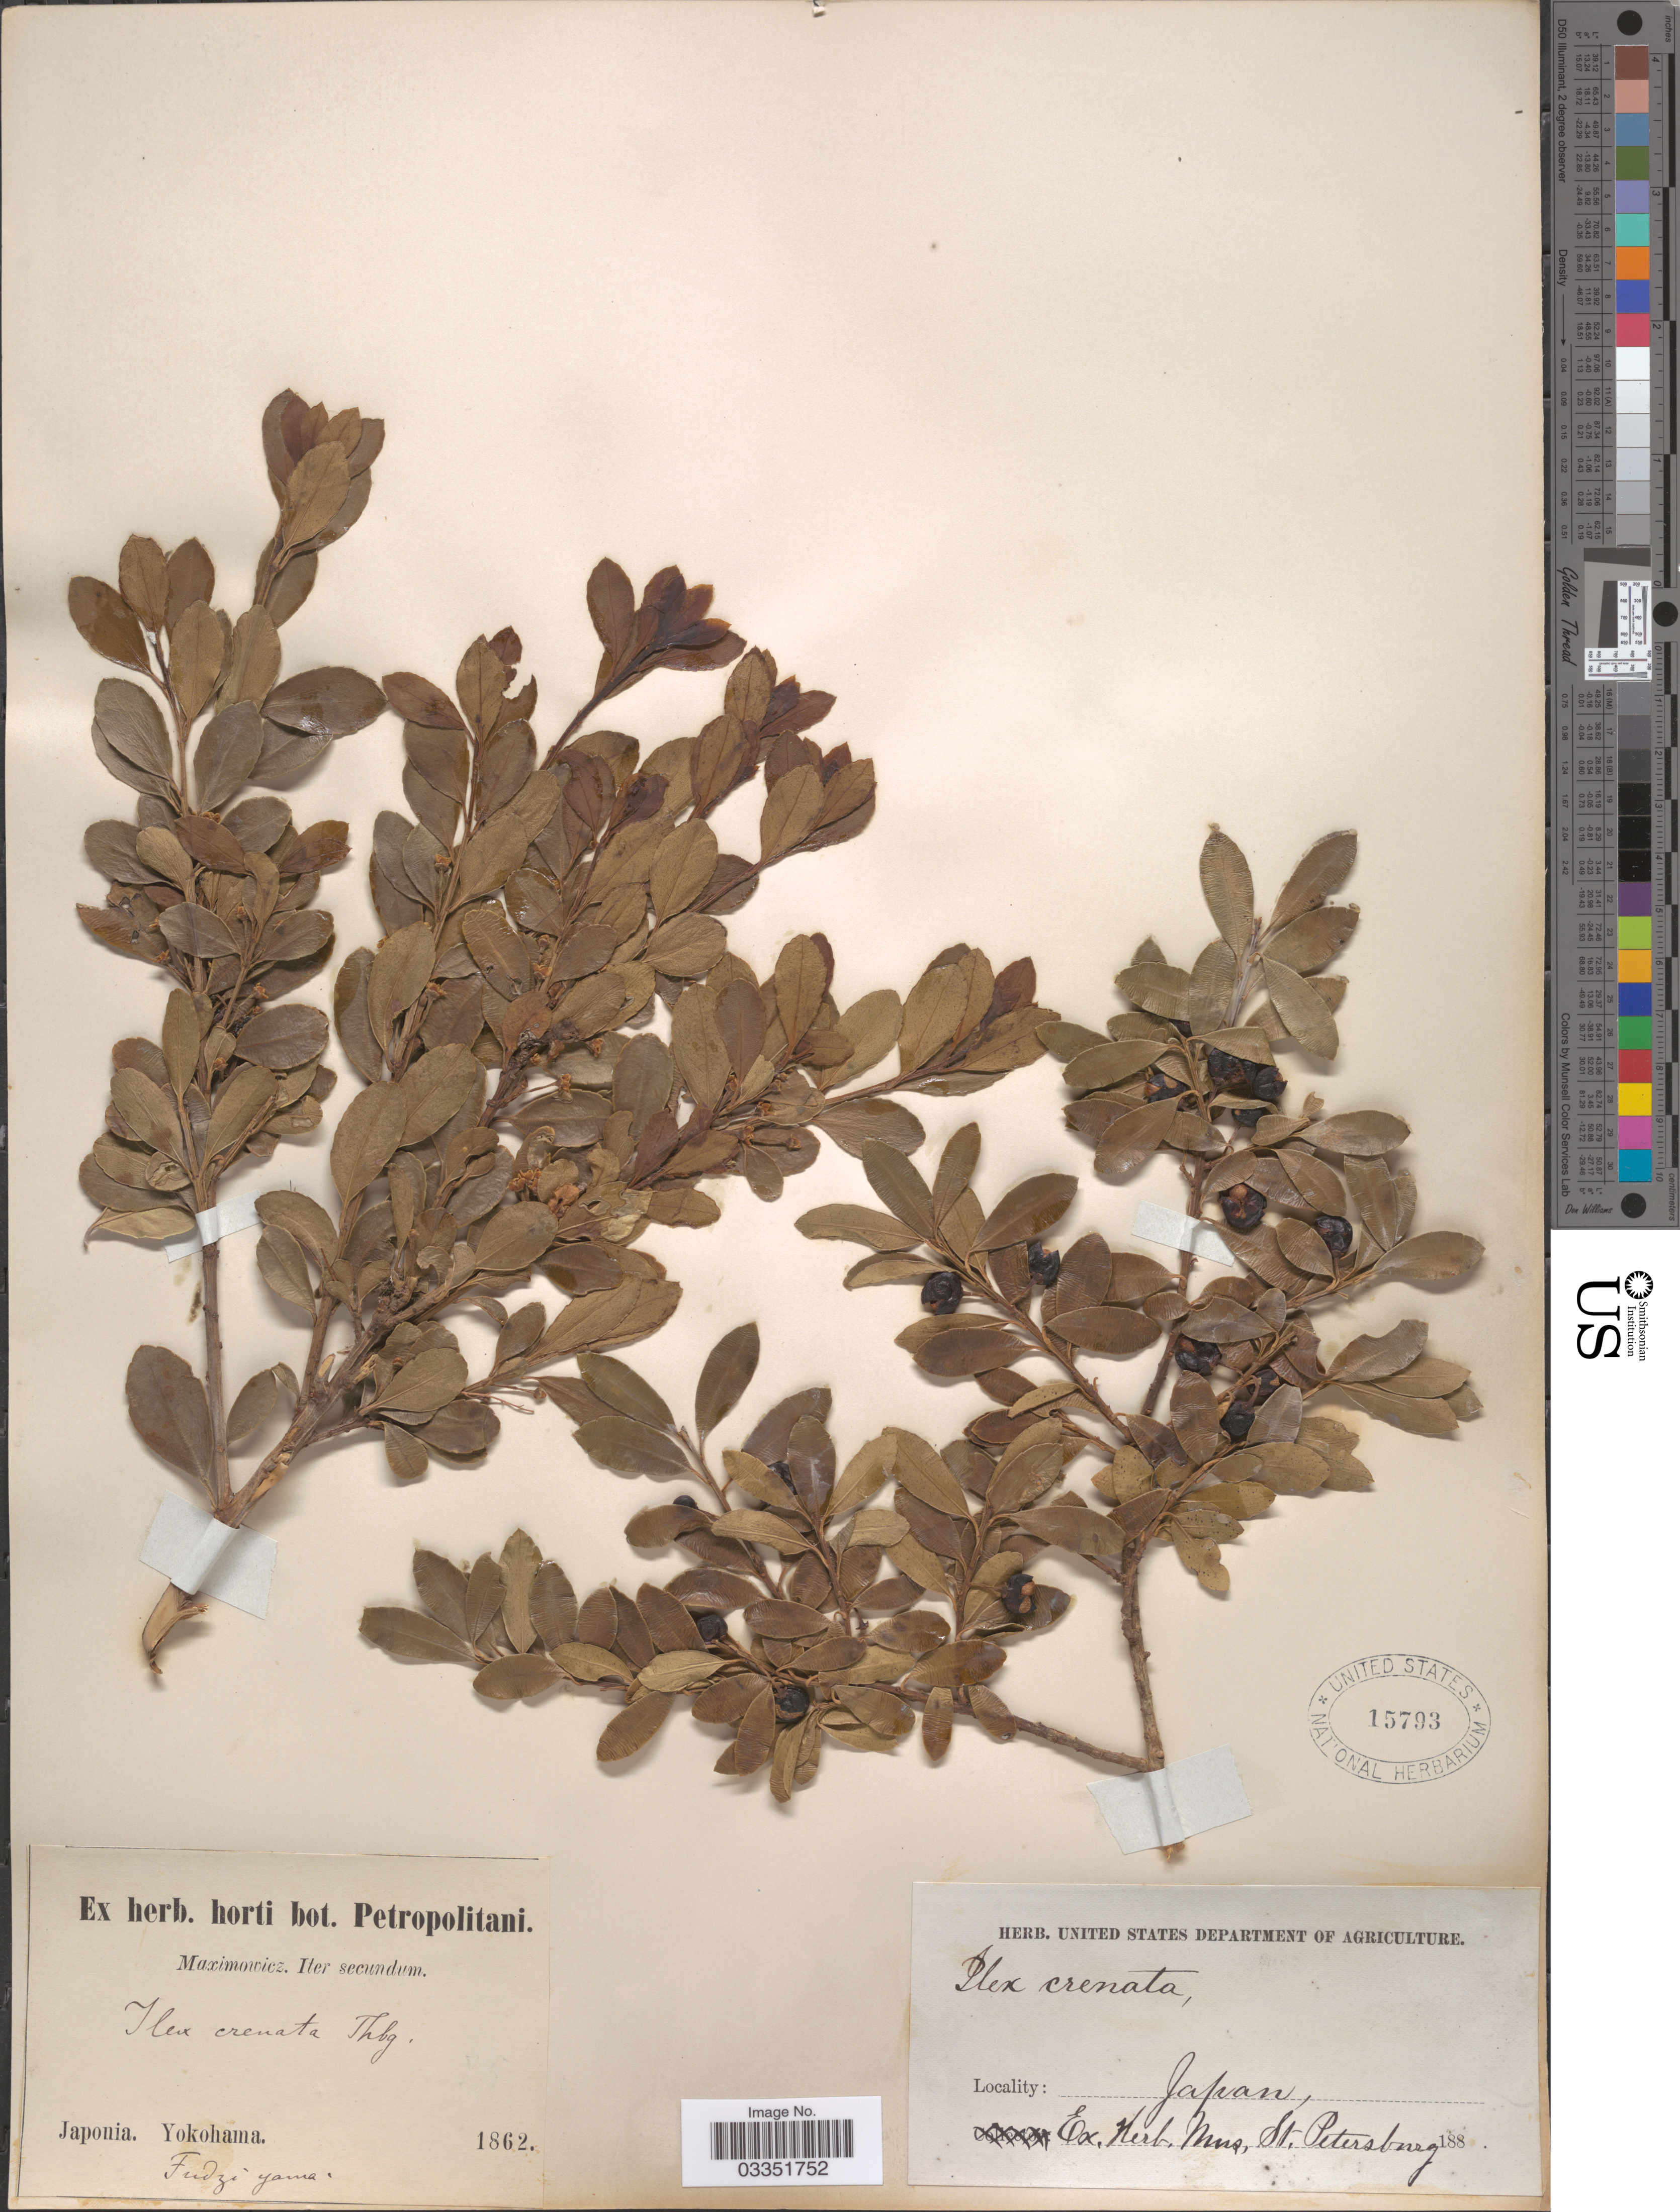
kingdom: Plantae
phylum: Tracheophyta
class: Magnoliopsida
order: Aquifoliales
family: Aquifoliaceae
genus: Ilex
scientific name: Ilex crenata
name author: Thunb.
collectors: Maximowicz, --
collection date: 1862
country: Japan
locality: Japonia. Yokohama. Fudziyama.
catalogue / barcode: US 15793